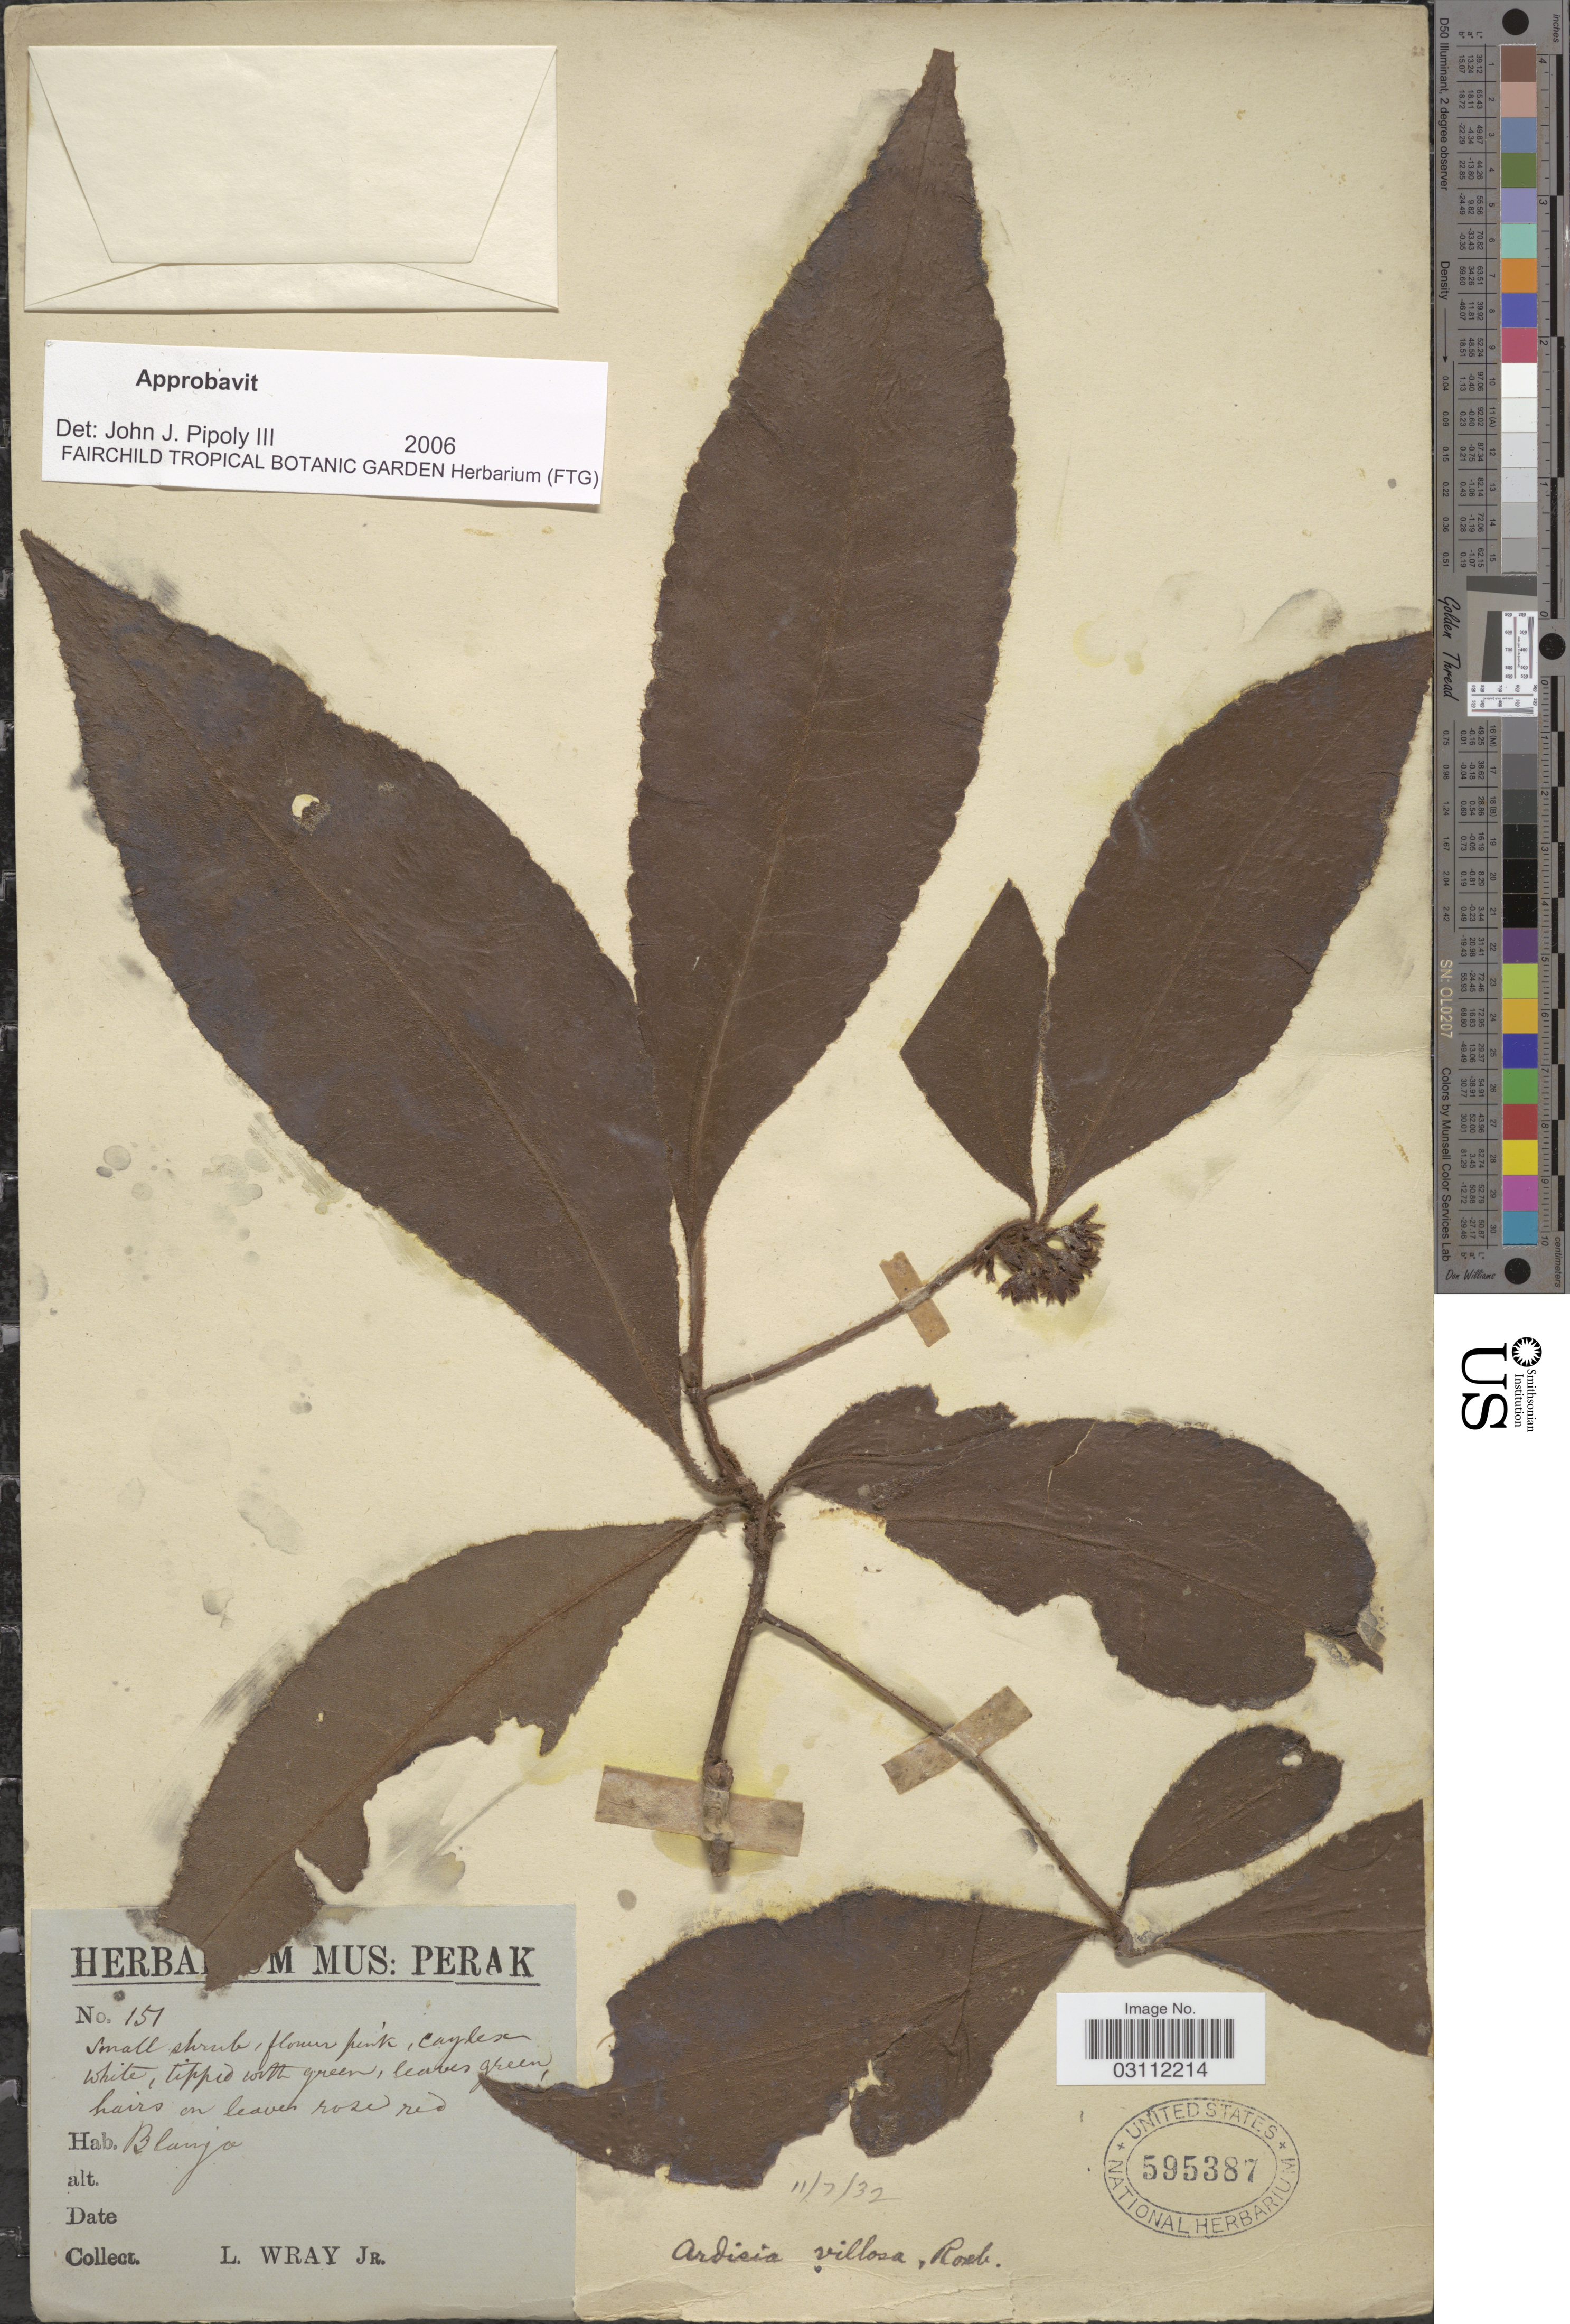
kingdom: Plantae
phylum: Tracheophyta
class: Magnoliopsida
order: Ericales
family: Primulaceae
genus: Ardisia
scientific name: Ardisia villosa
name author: Roxb.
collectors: L. Wray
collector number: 151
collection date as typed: Transcribed d/m/y: 11/7/32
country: Malaysia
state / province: Perak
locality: Blanja.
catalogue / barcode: US 595387